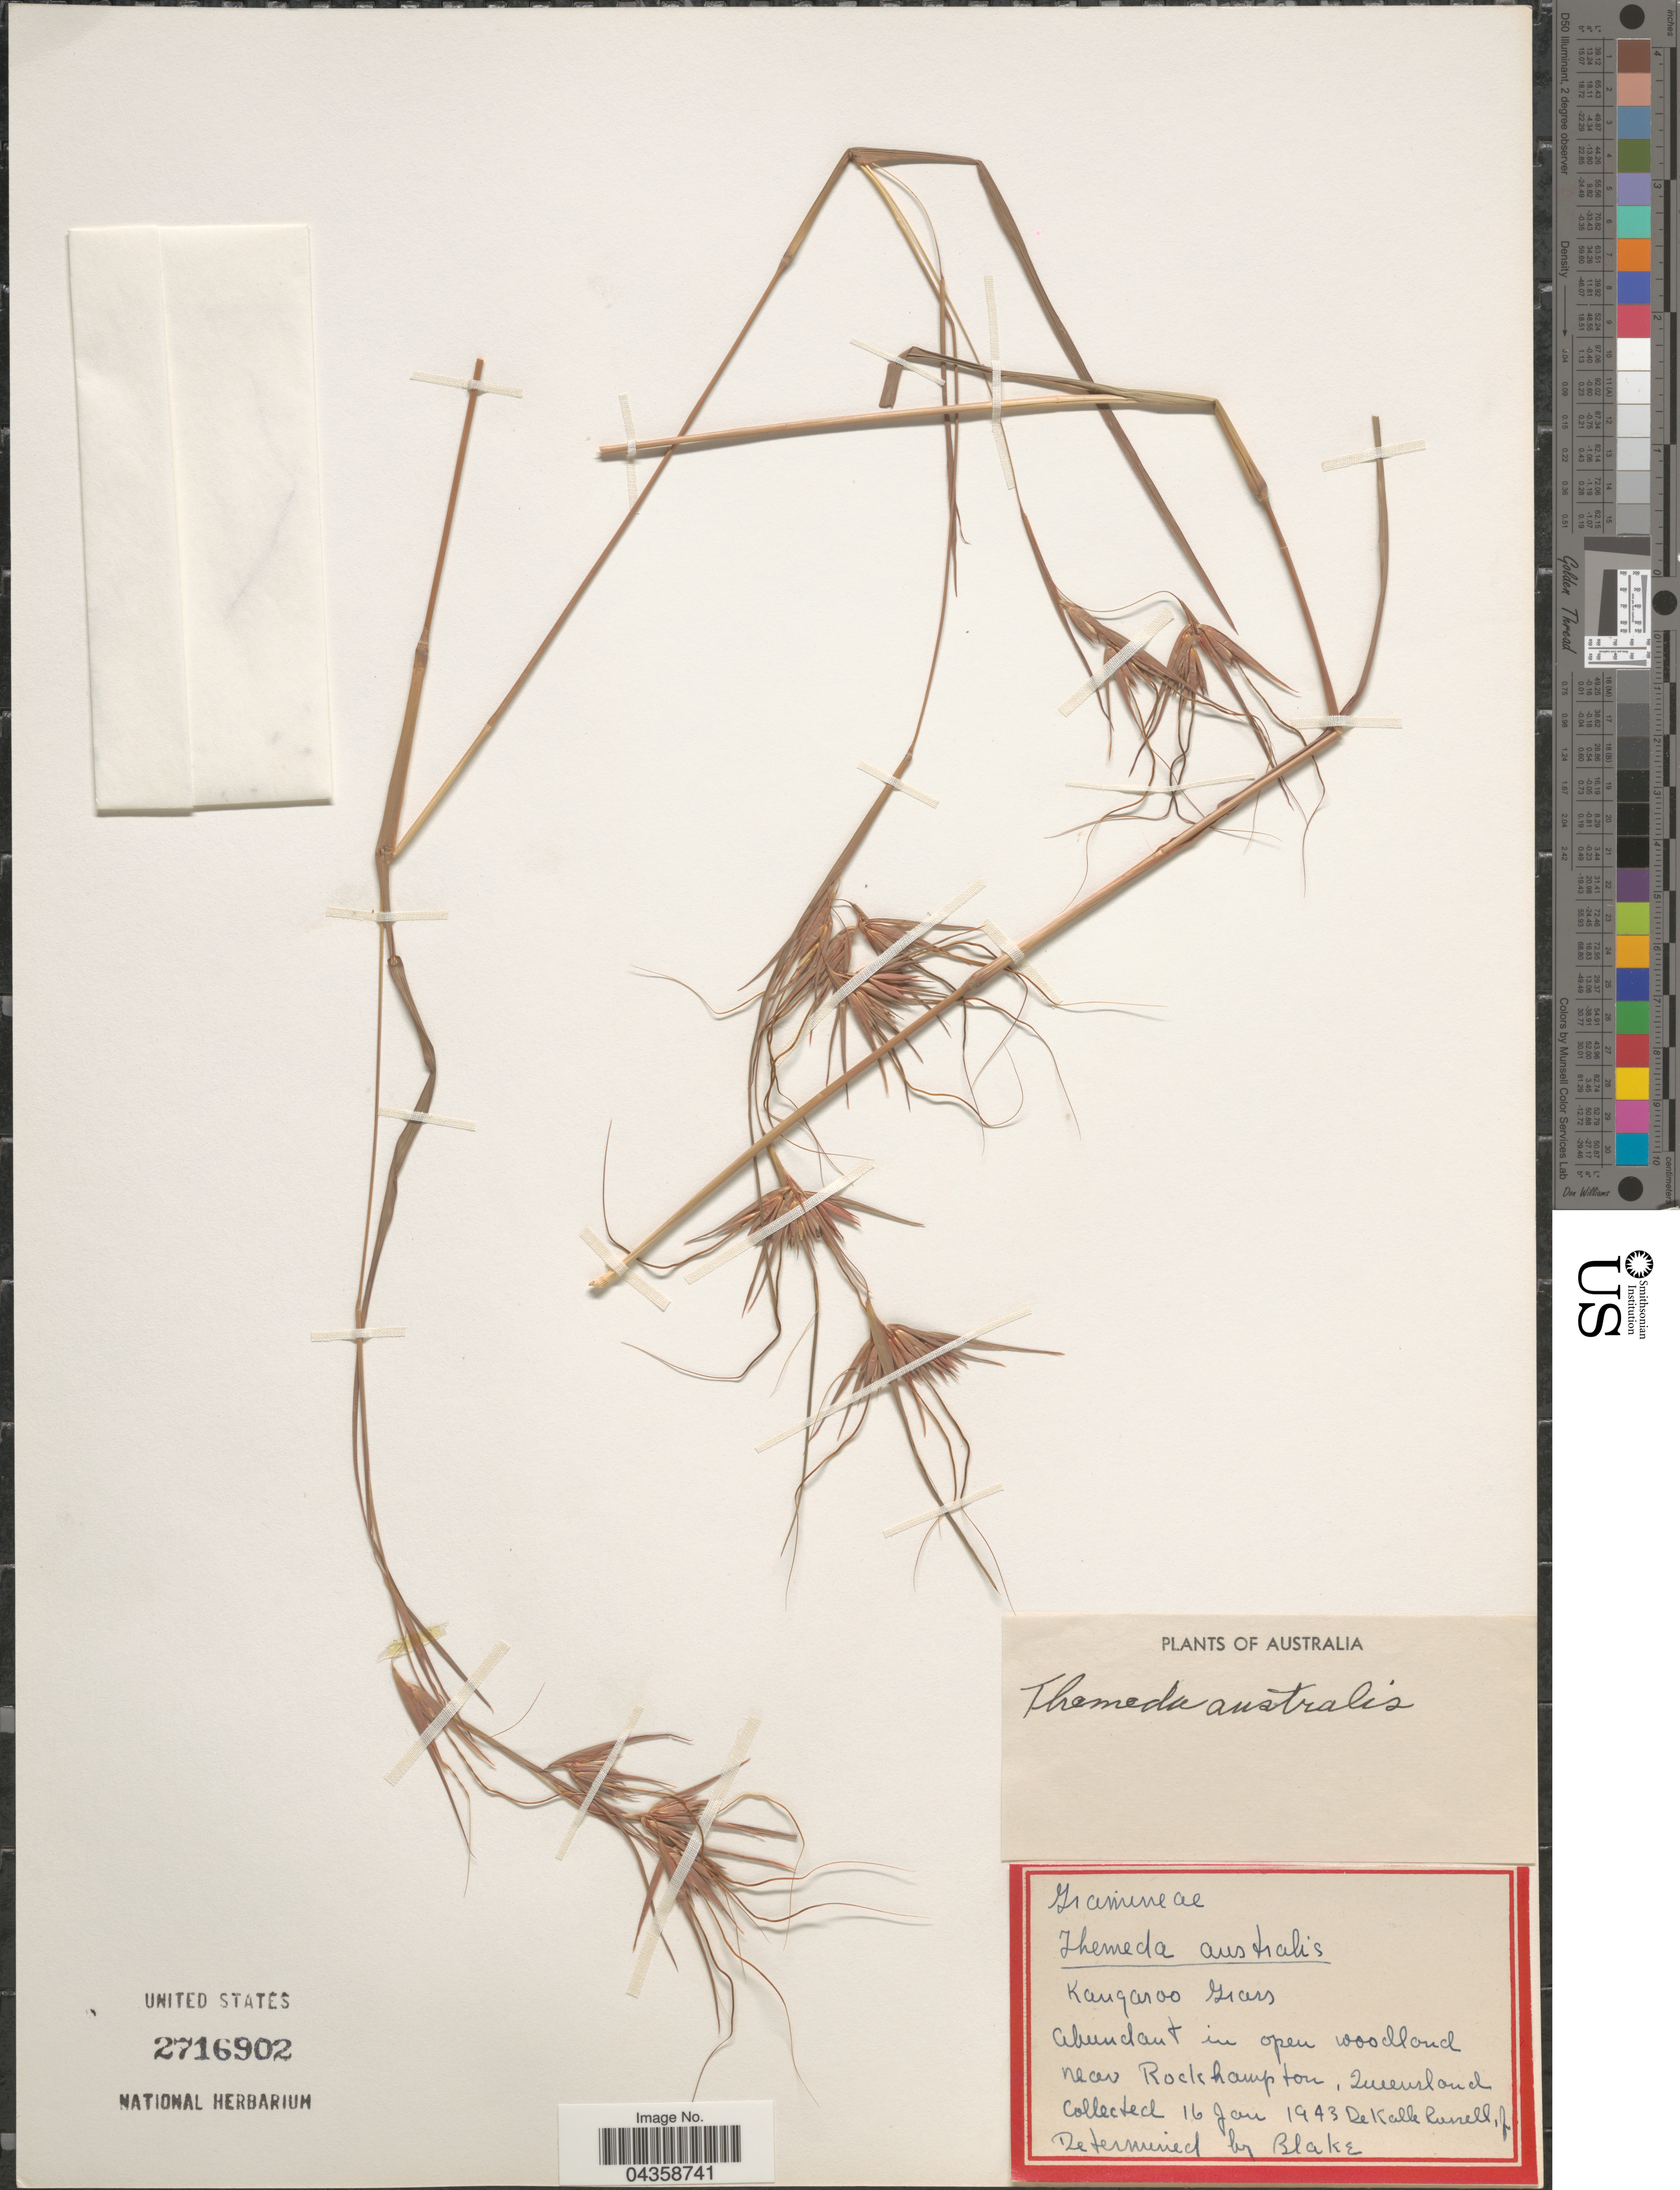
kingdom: Plantae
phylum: Tracheophyta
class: Liliopsida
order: Poales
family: Poaceae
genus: Themeda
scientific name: Themeda triandra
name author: Forssk.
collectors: D. K. Russell Jr.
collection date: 1943-01-16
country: Australia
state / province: Queensland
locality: Near Rockhampton.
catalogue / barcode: US 2716902